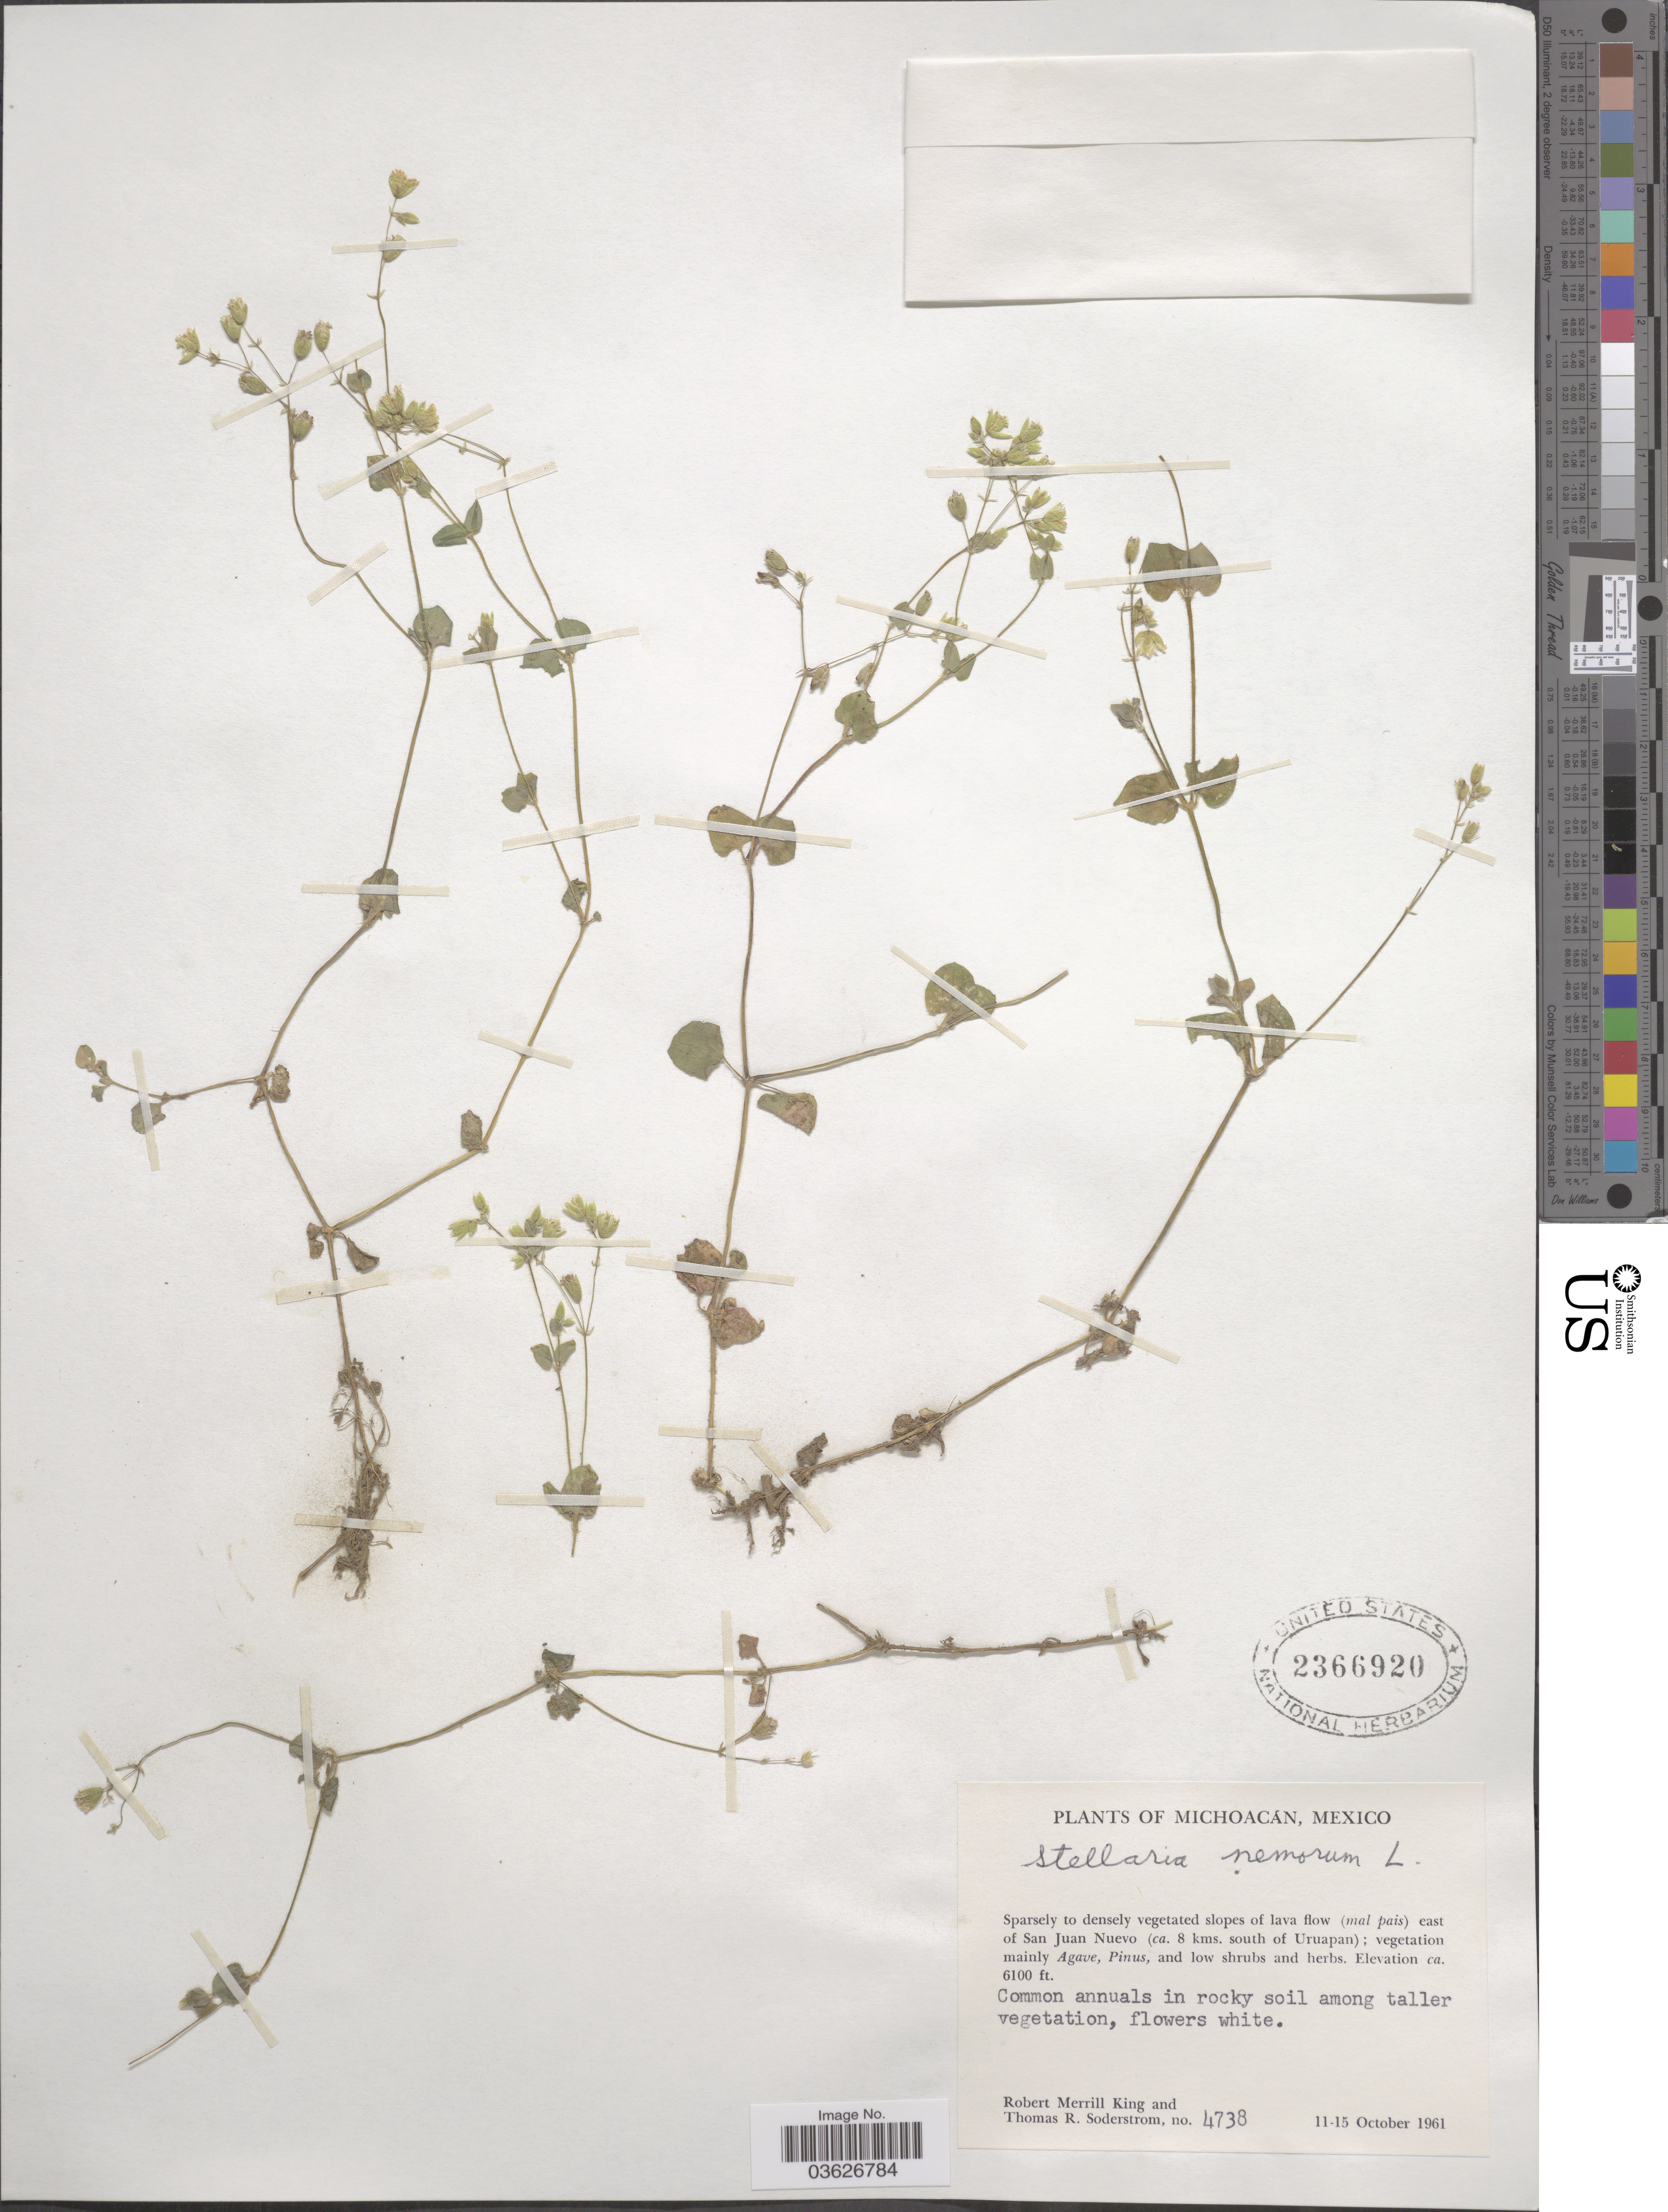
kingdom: Plantae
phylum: Tracheophyta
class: Magnoliopsida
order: Caryophyllales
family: Caryophyllaceae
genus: Drymaria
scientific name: Drymaria sp.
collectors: R. M. King & T. R. Soderstrom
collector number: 4738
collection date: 1961-10-11/1961-10-15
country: Mexico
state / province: Michoacán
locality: East of San Juan Nuevo (ca. 8 kms. south of Uruapan).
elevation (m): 1859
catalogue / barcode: US 2366920